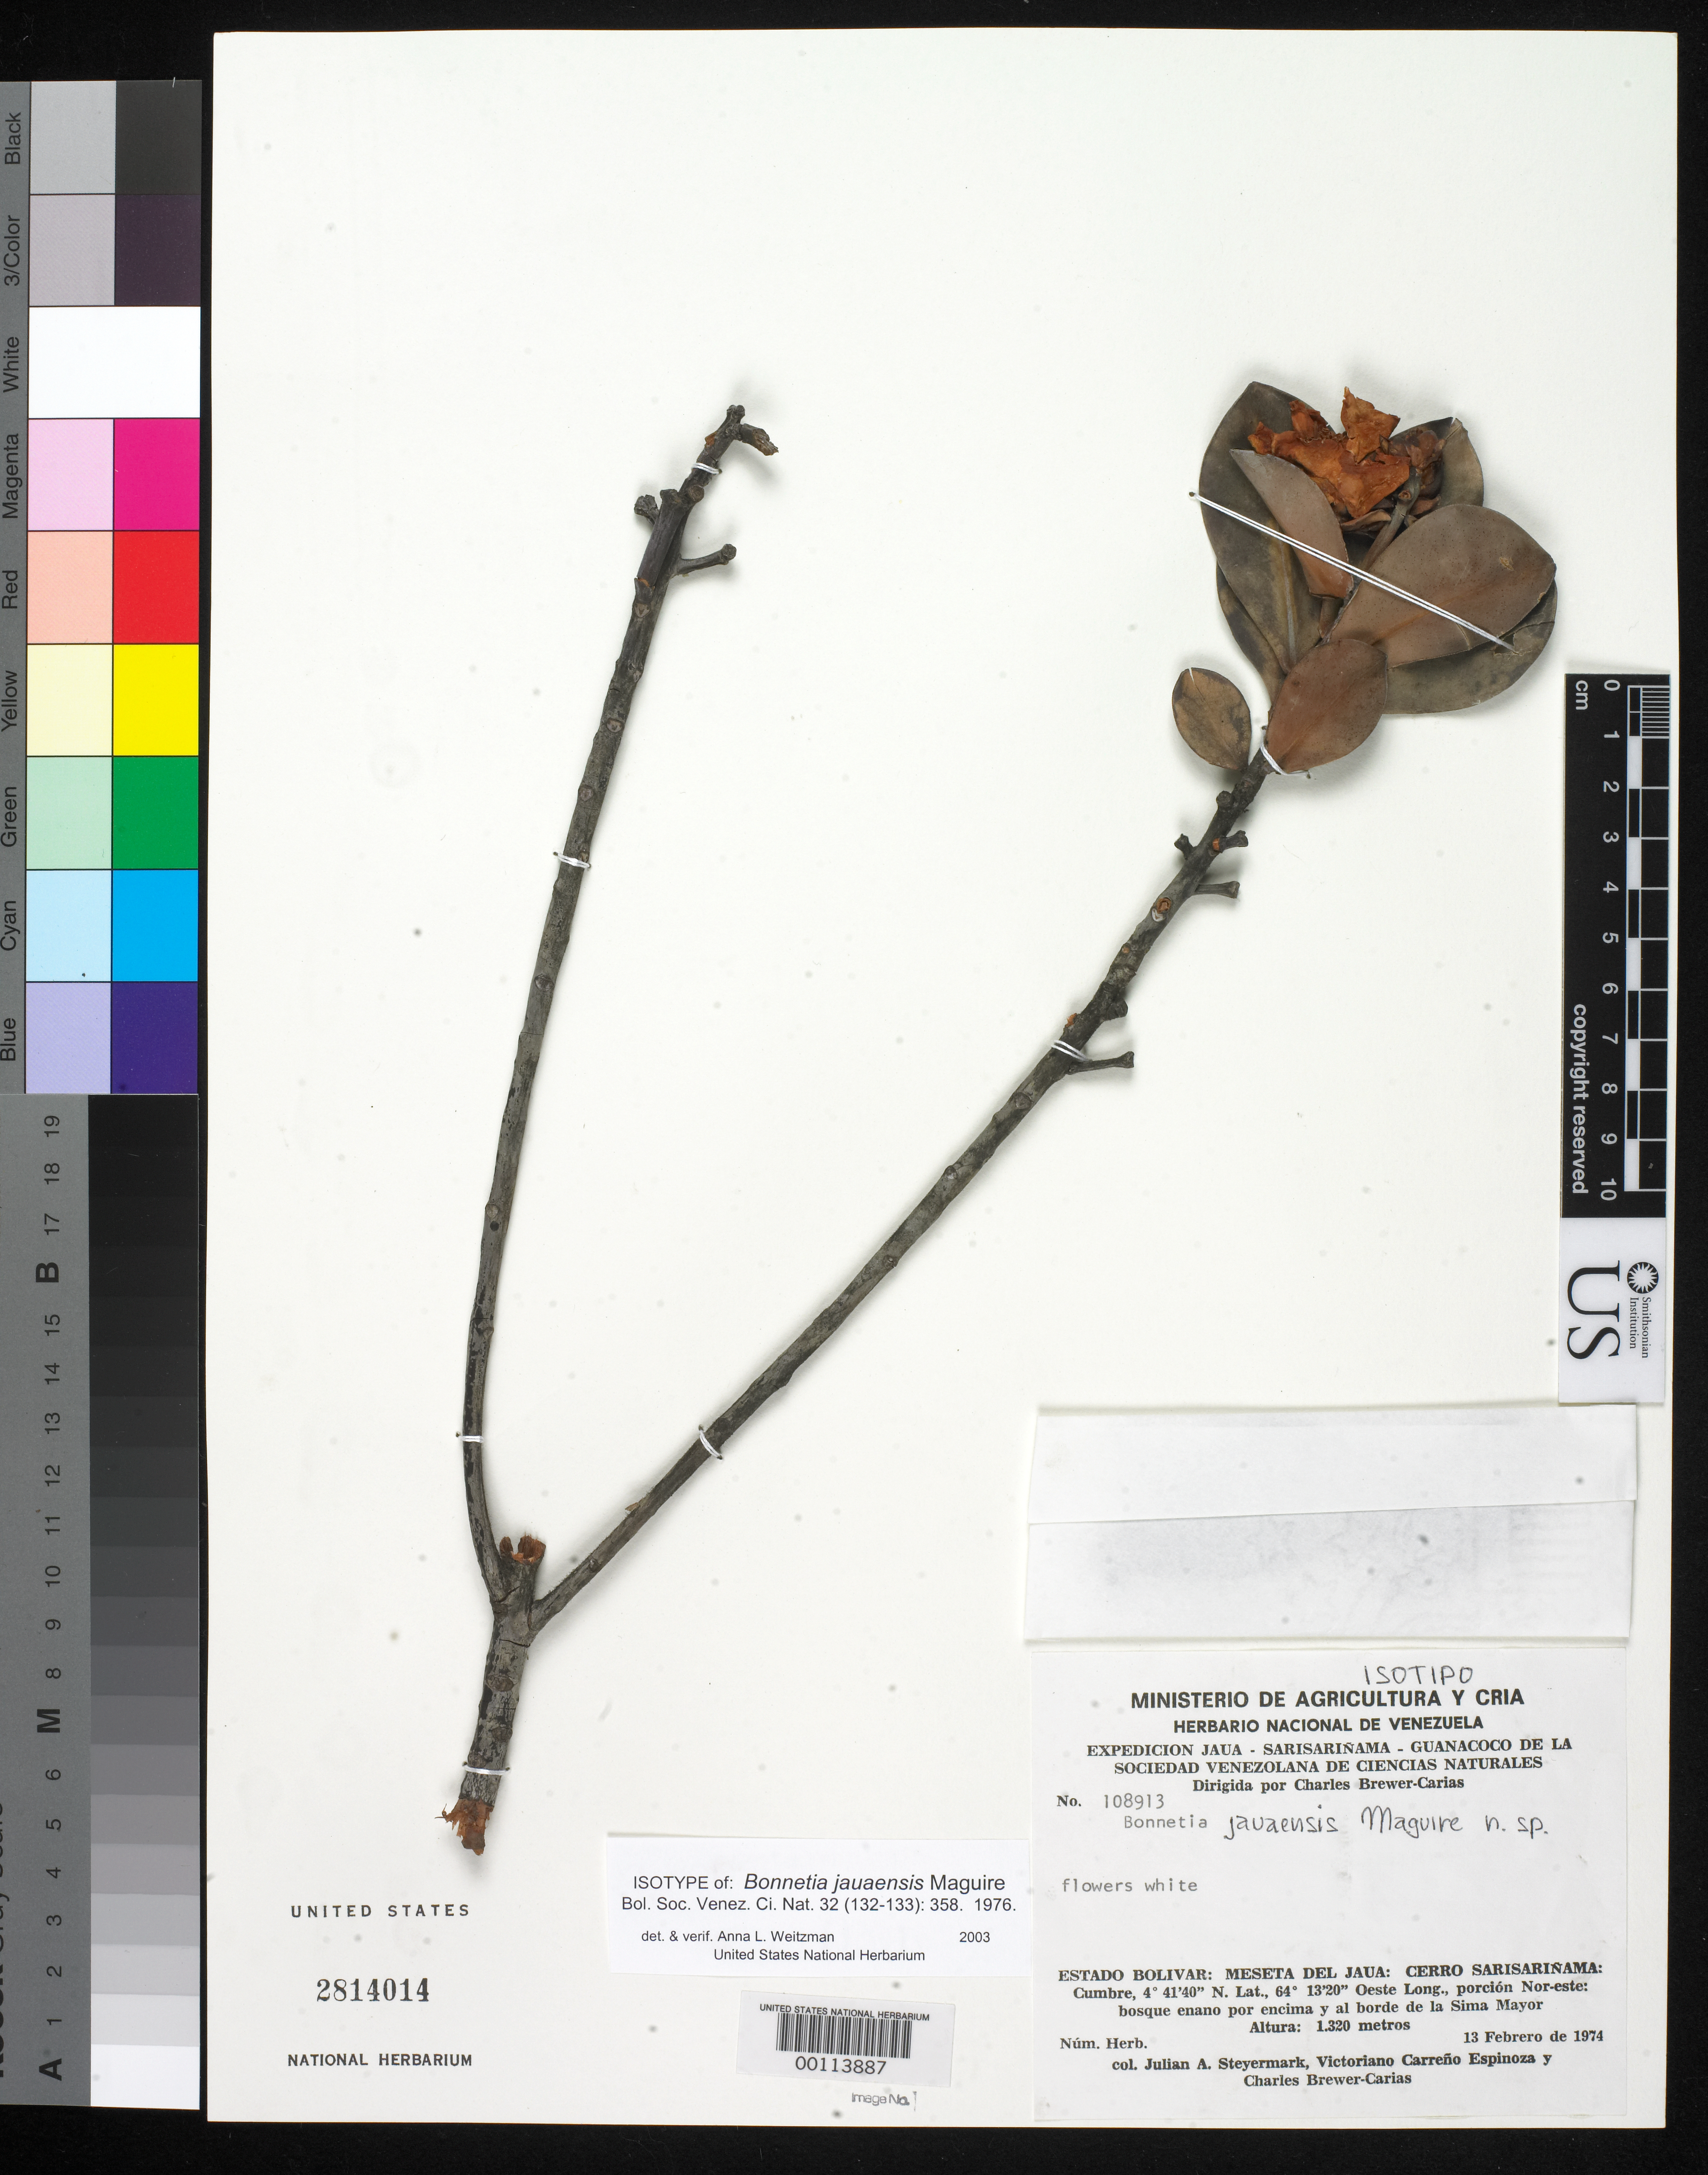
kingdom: Plantae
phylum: Tracheophyta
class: Magnoliopsida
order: Malpighiales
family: Bonnetiaceae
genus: Bonnetia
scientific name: Bonnetia jauaensis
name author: Maguire in Steyerm. & Brewer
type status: Isotype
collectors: J. Steyermark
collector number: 108913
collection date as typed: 13 Feb 1974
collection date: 1974-02-13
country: Venezuela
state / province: Bolivar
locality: Meseta del Jaua, Cerro Sarisarinama.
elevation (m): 1320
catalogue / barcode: US 2814014